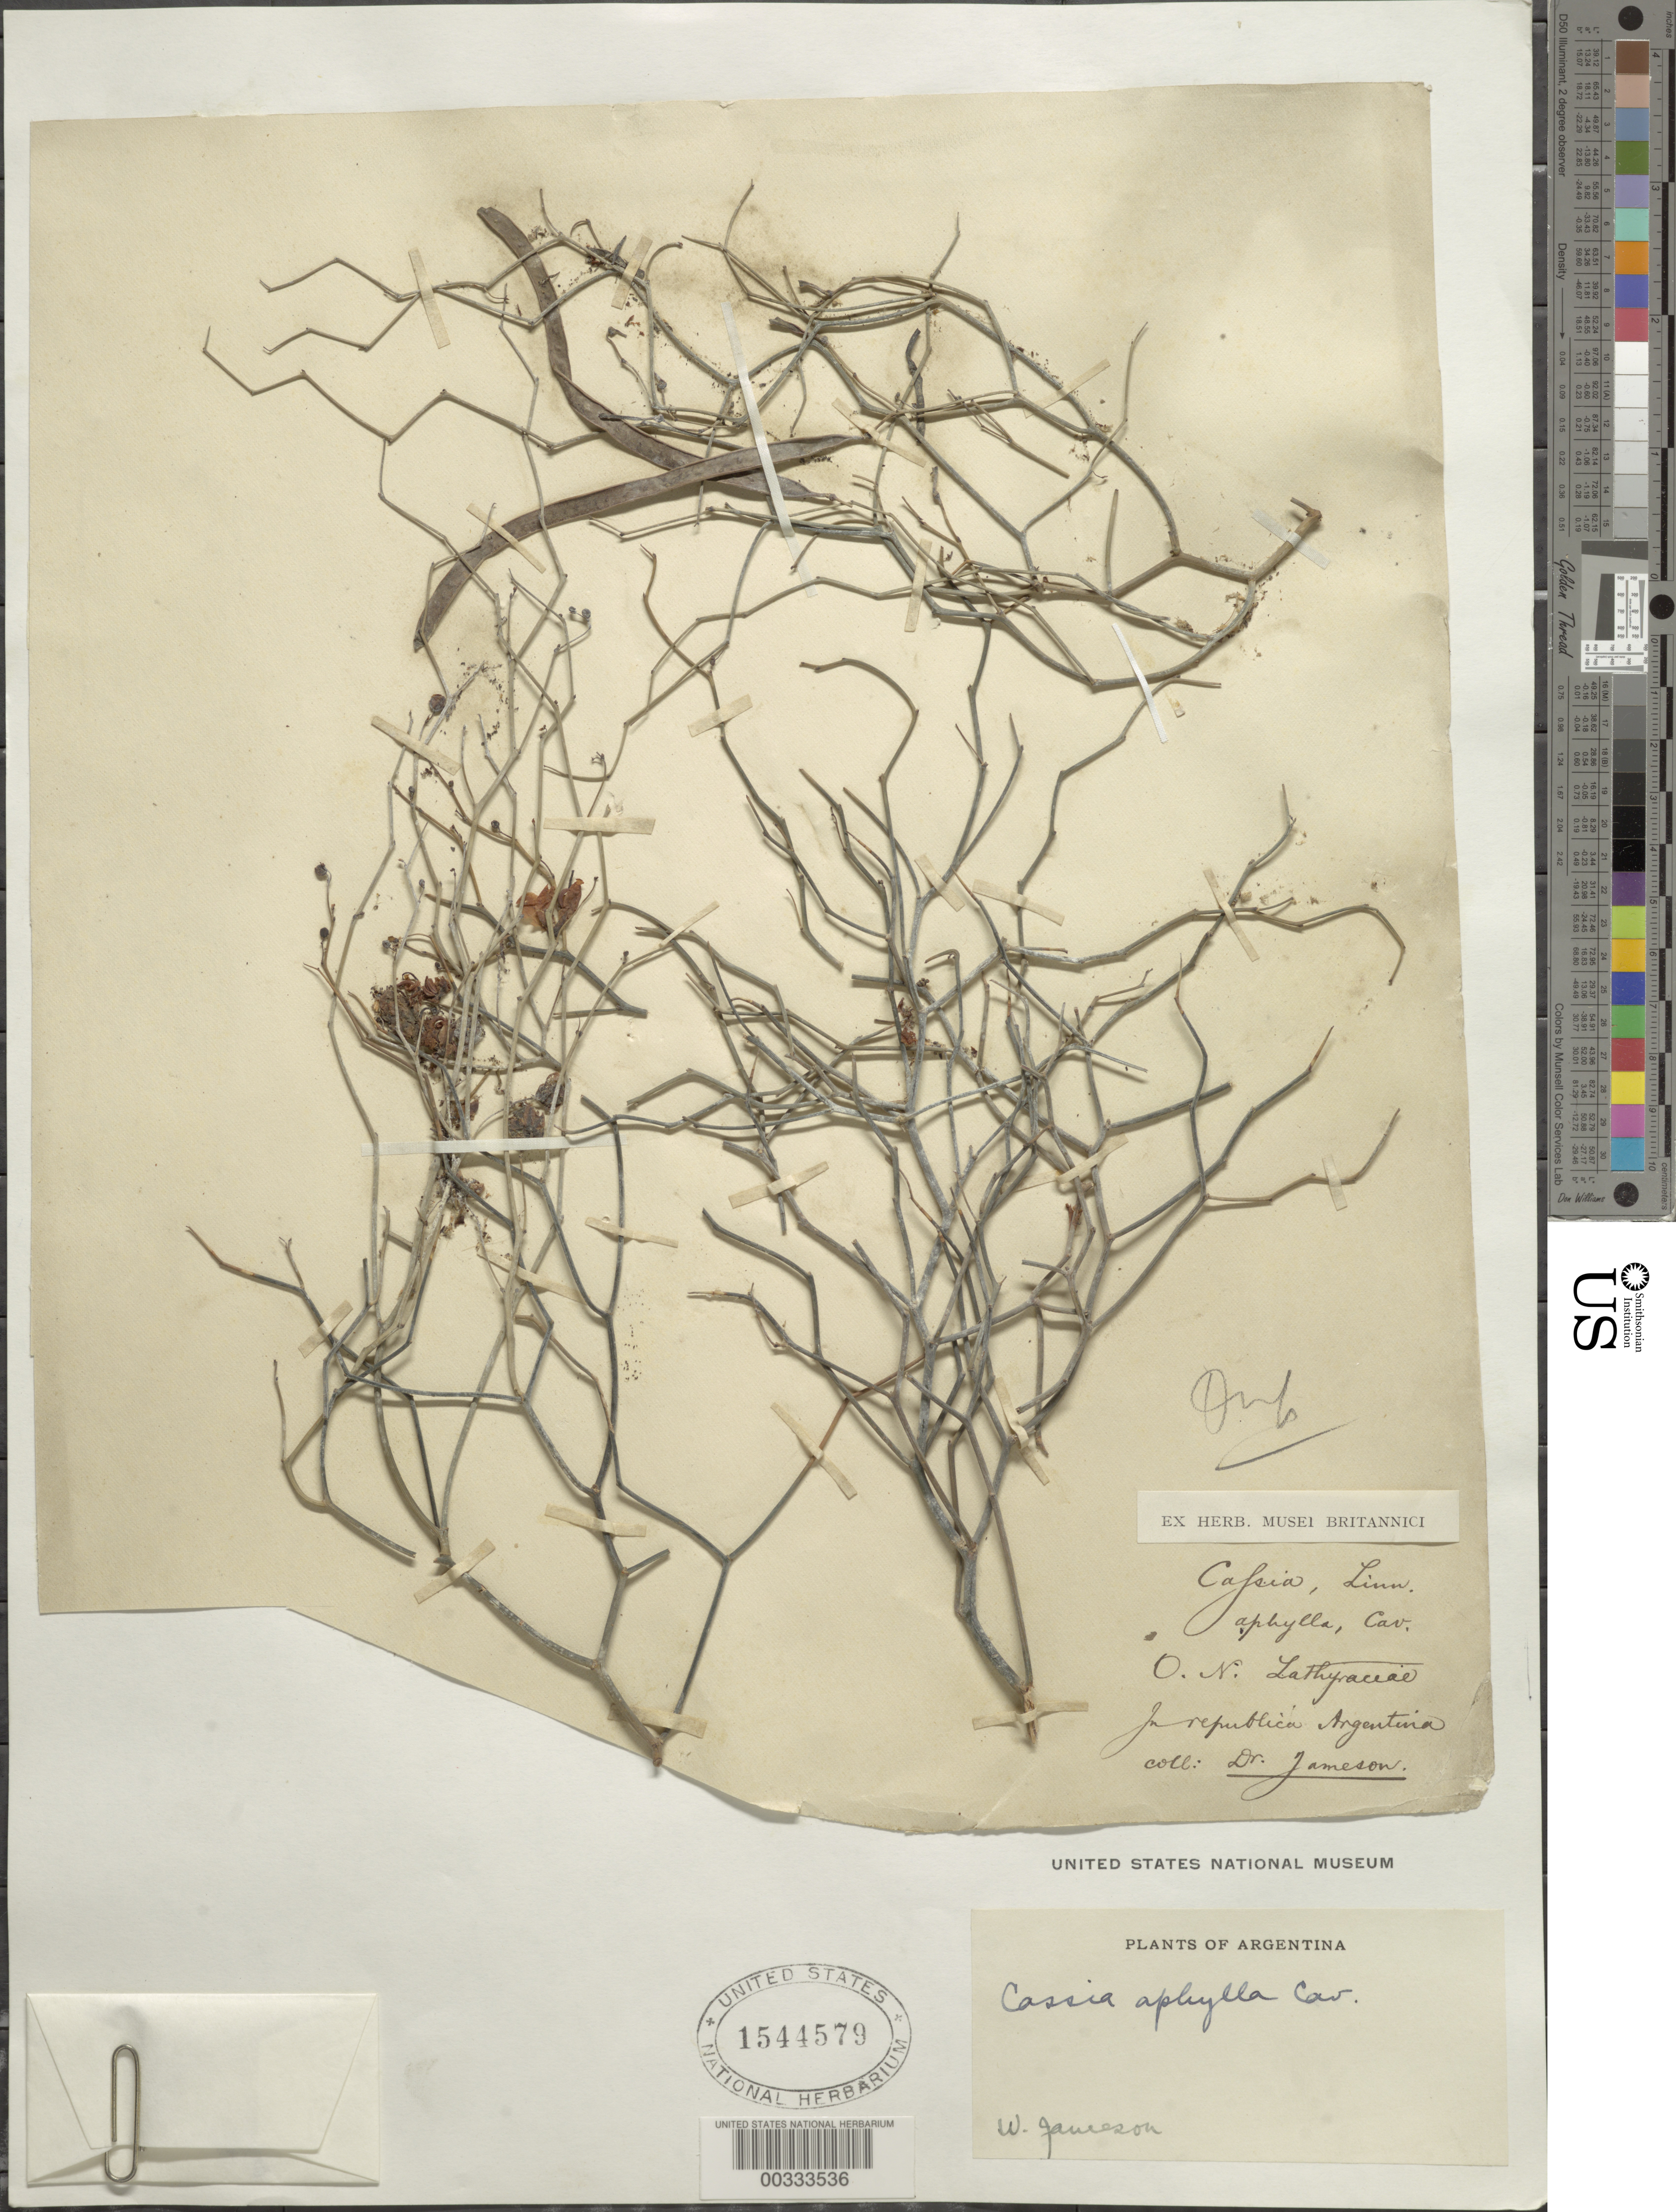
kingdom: Plantae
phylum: Tracheophyta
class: Magnoliopsida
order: Fabales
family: Fabaceae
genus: Senna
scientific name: Senna aphylla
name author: (Cav.) H.S. Irwin & Barneby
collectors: W. Jameson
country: Argentina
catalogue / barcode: US 1544579